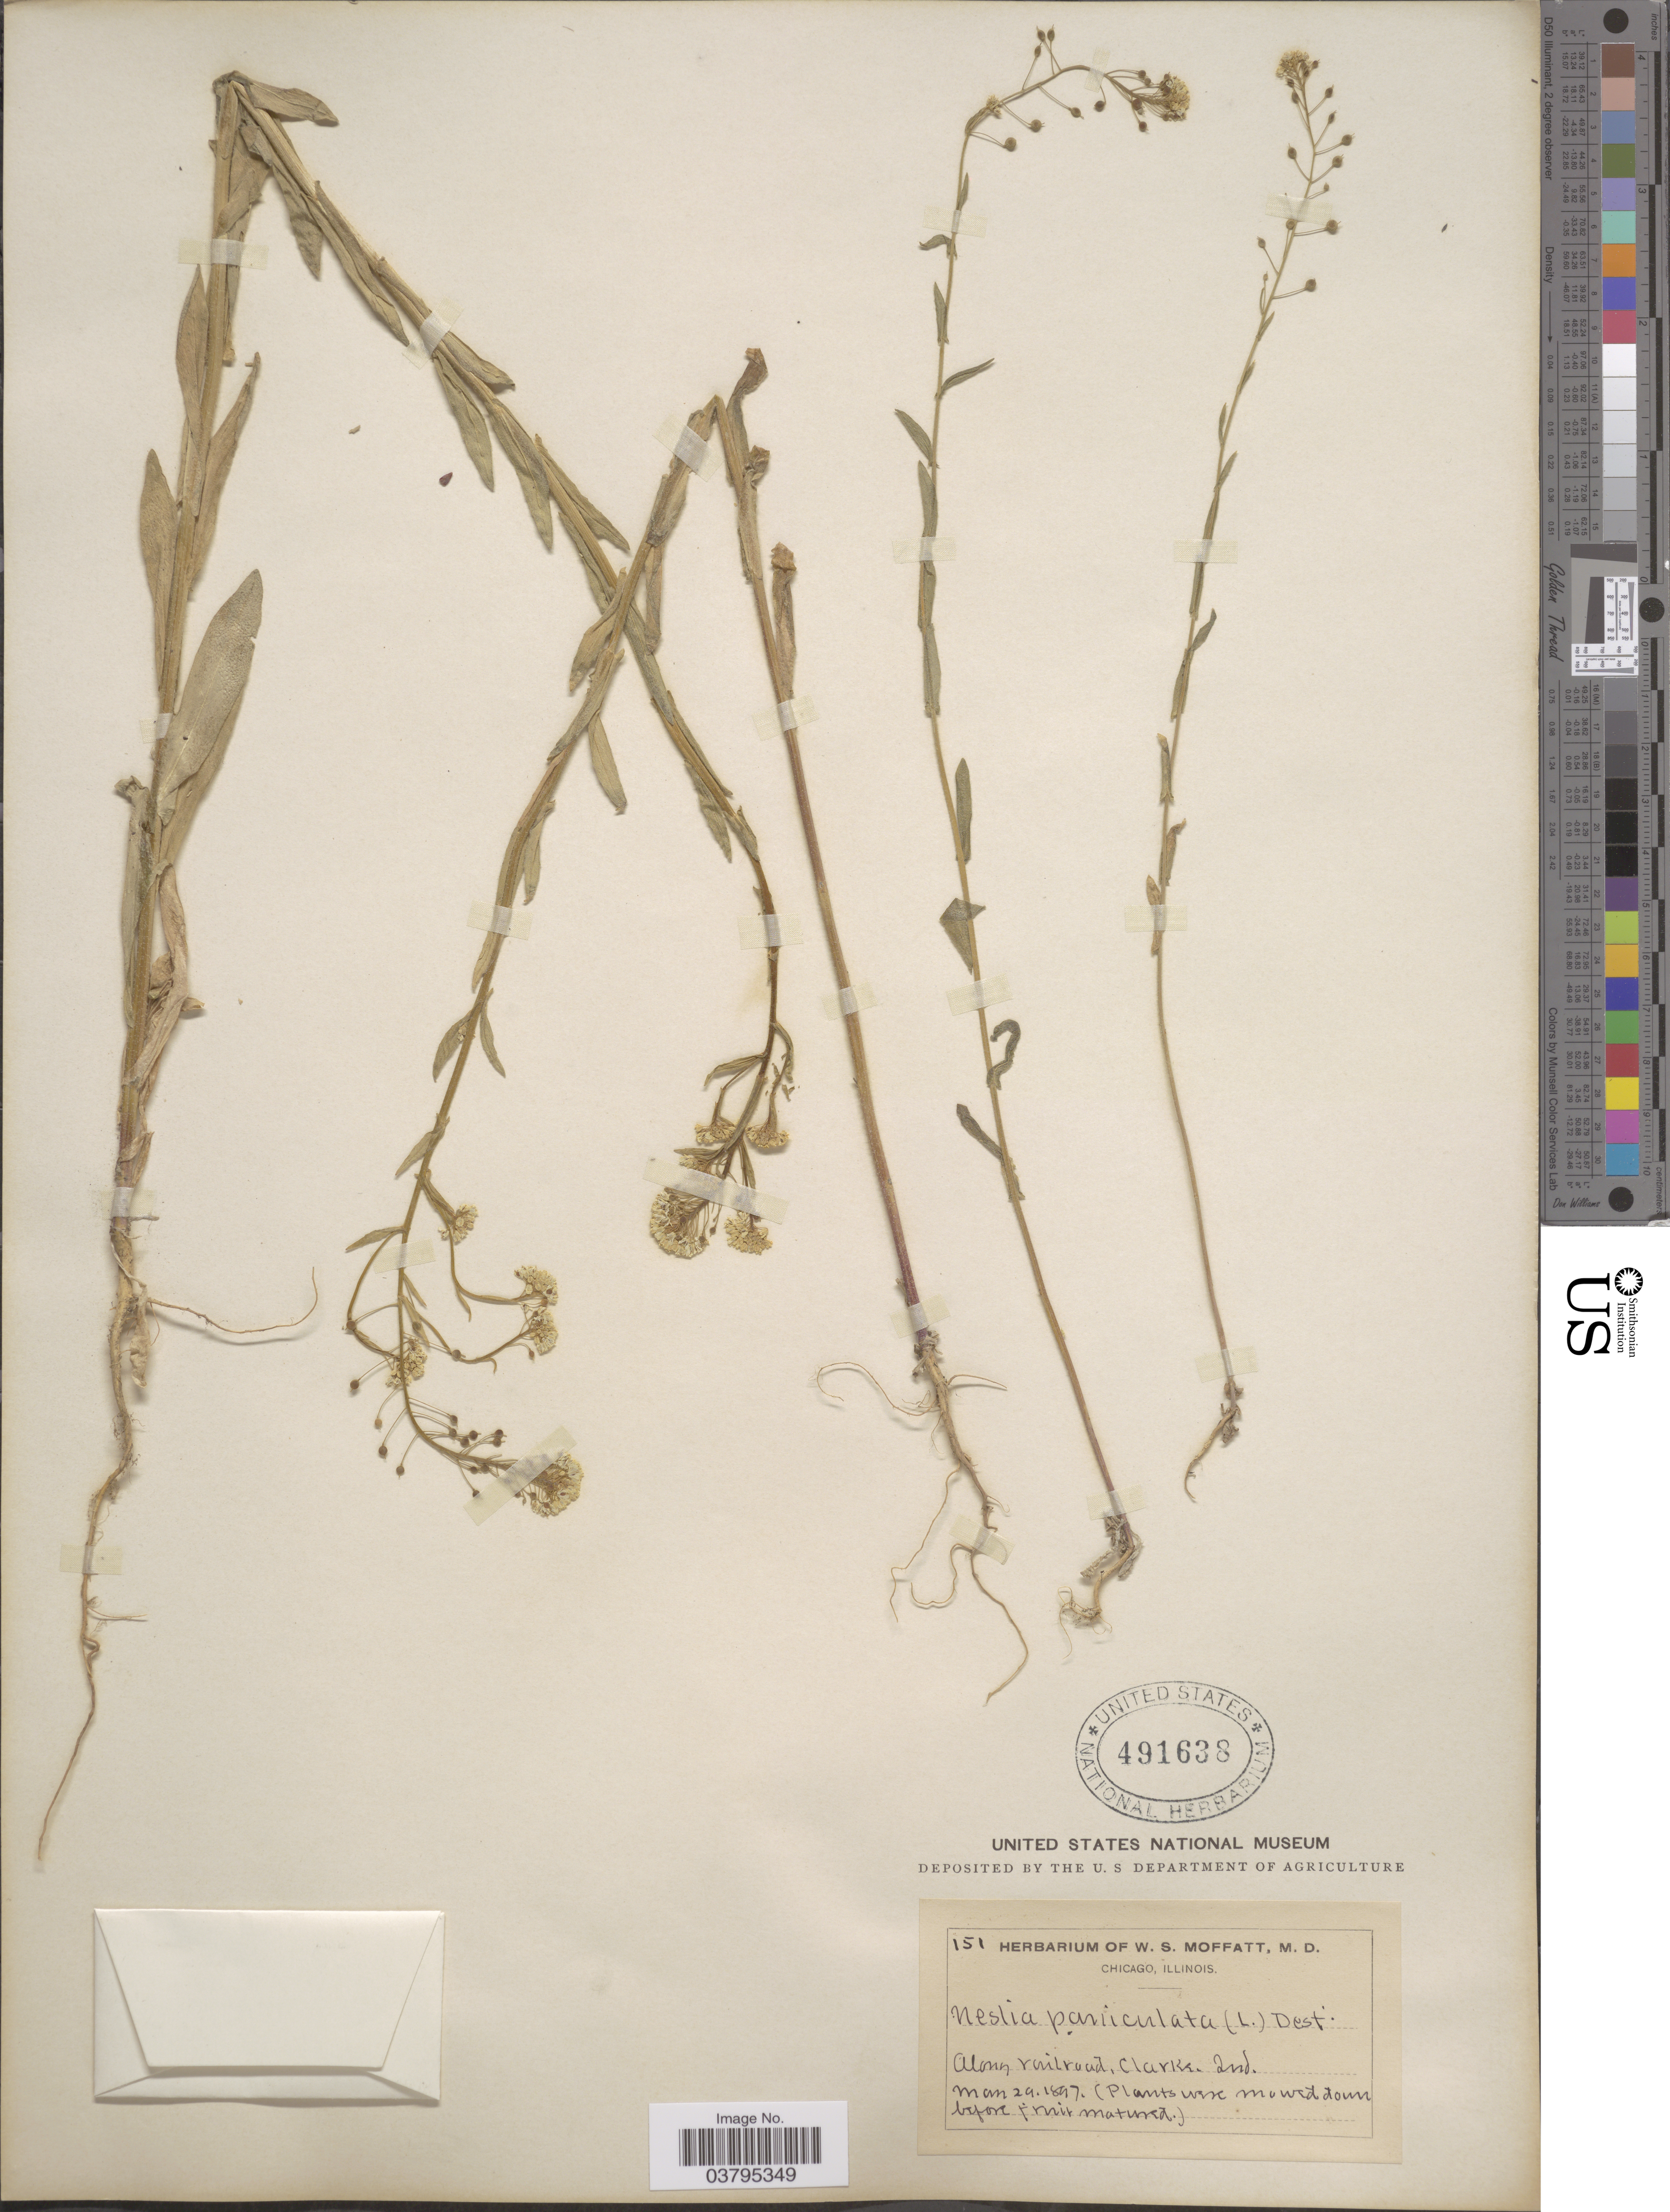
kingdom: Plantae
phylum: Tracheophyta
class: Magnoliopsida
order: Brassicales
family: Brassicaceae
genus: Neslia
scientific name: Neslia paniculata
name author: (L.) Desv.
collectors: ex herb. W. S. Moffatt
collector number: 151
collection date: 1897-03-29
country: United States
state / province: Indiana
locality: Along railroad, Clarke.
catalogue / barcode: US 491638